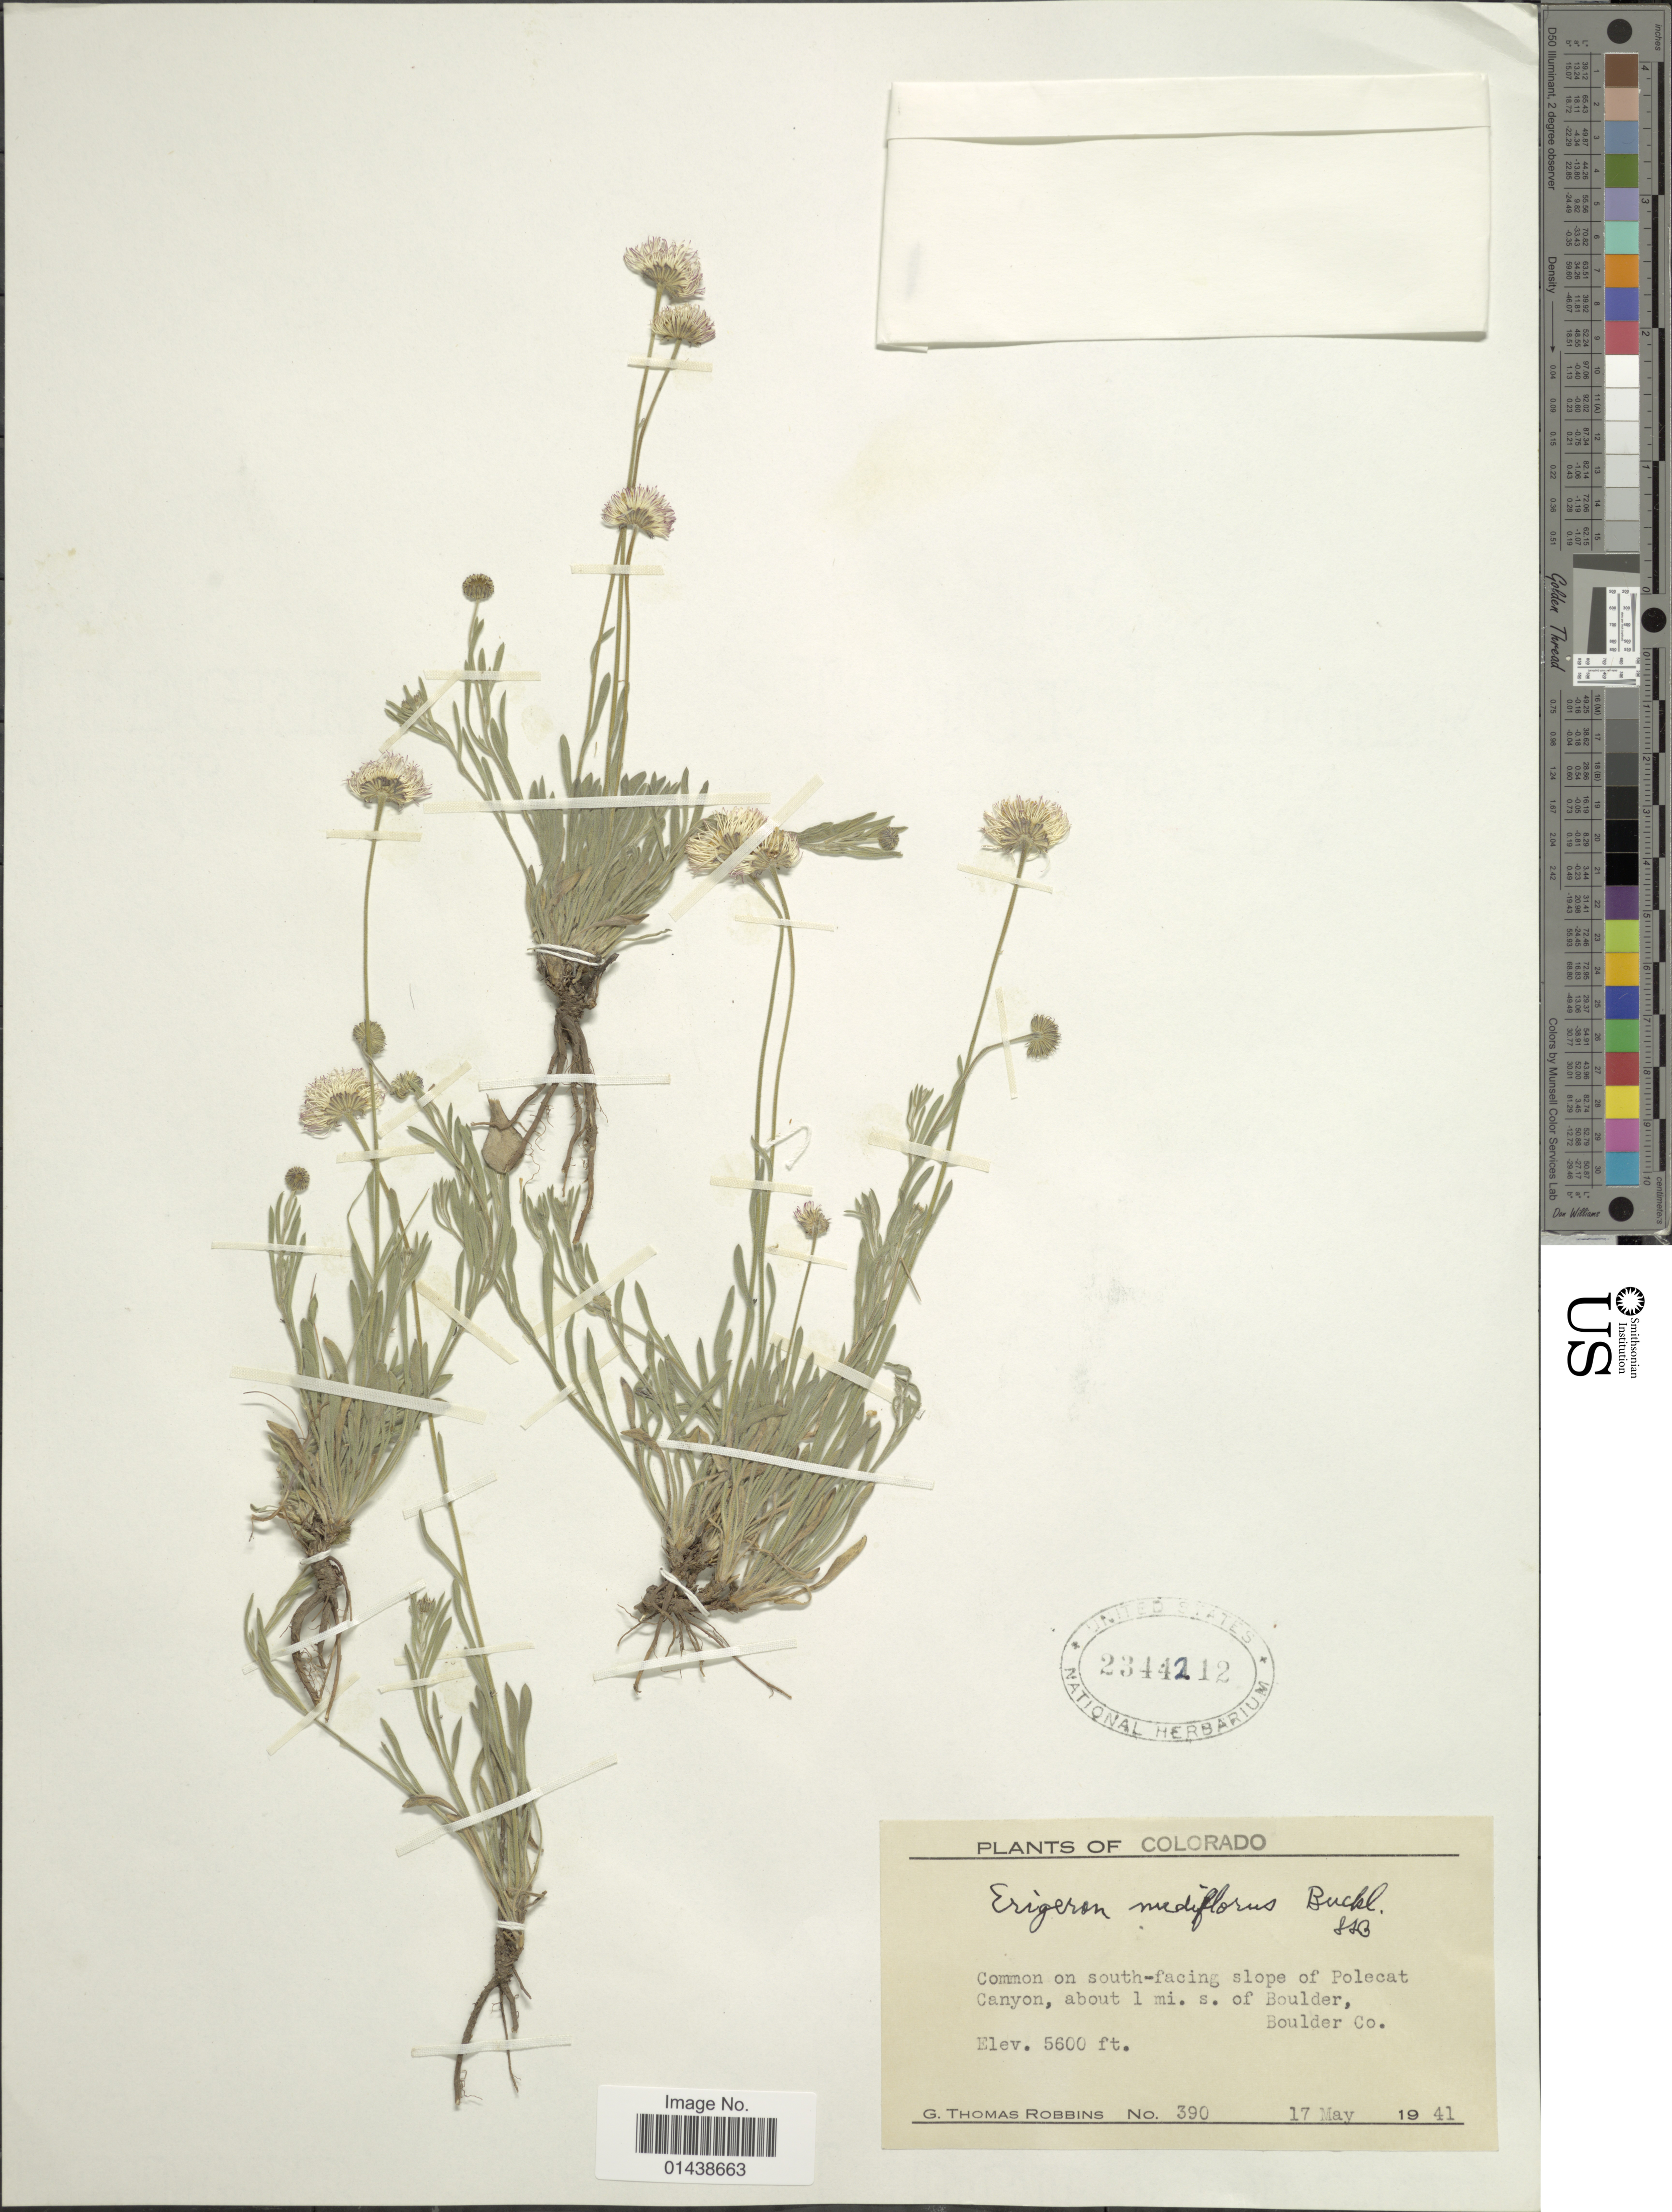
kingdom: Plantae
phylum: Tracheophyta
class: Magnoliopsida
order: Asterales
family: Asteraceae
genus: Erigeron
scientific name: Erigeron nudiflorus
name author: Buckley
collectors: G. T. Robbins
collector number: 390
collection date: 1941-05-17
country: United States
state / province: Colorado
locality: Polecat Canyon, about 1 mi. s. of Boulder, Boulder Co.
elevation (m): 1707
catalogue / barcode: US 2344212